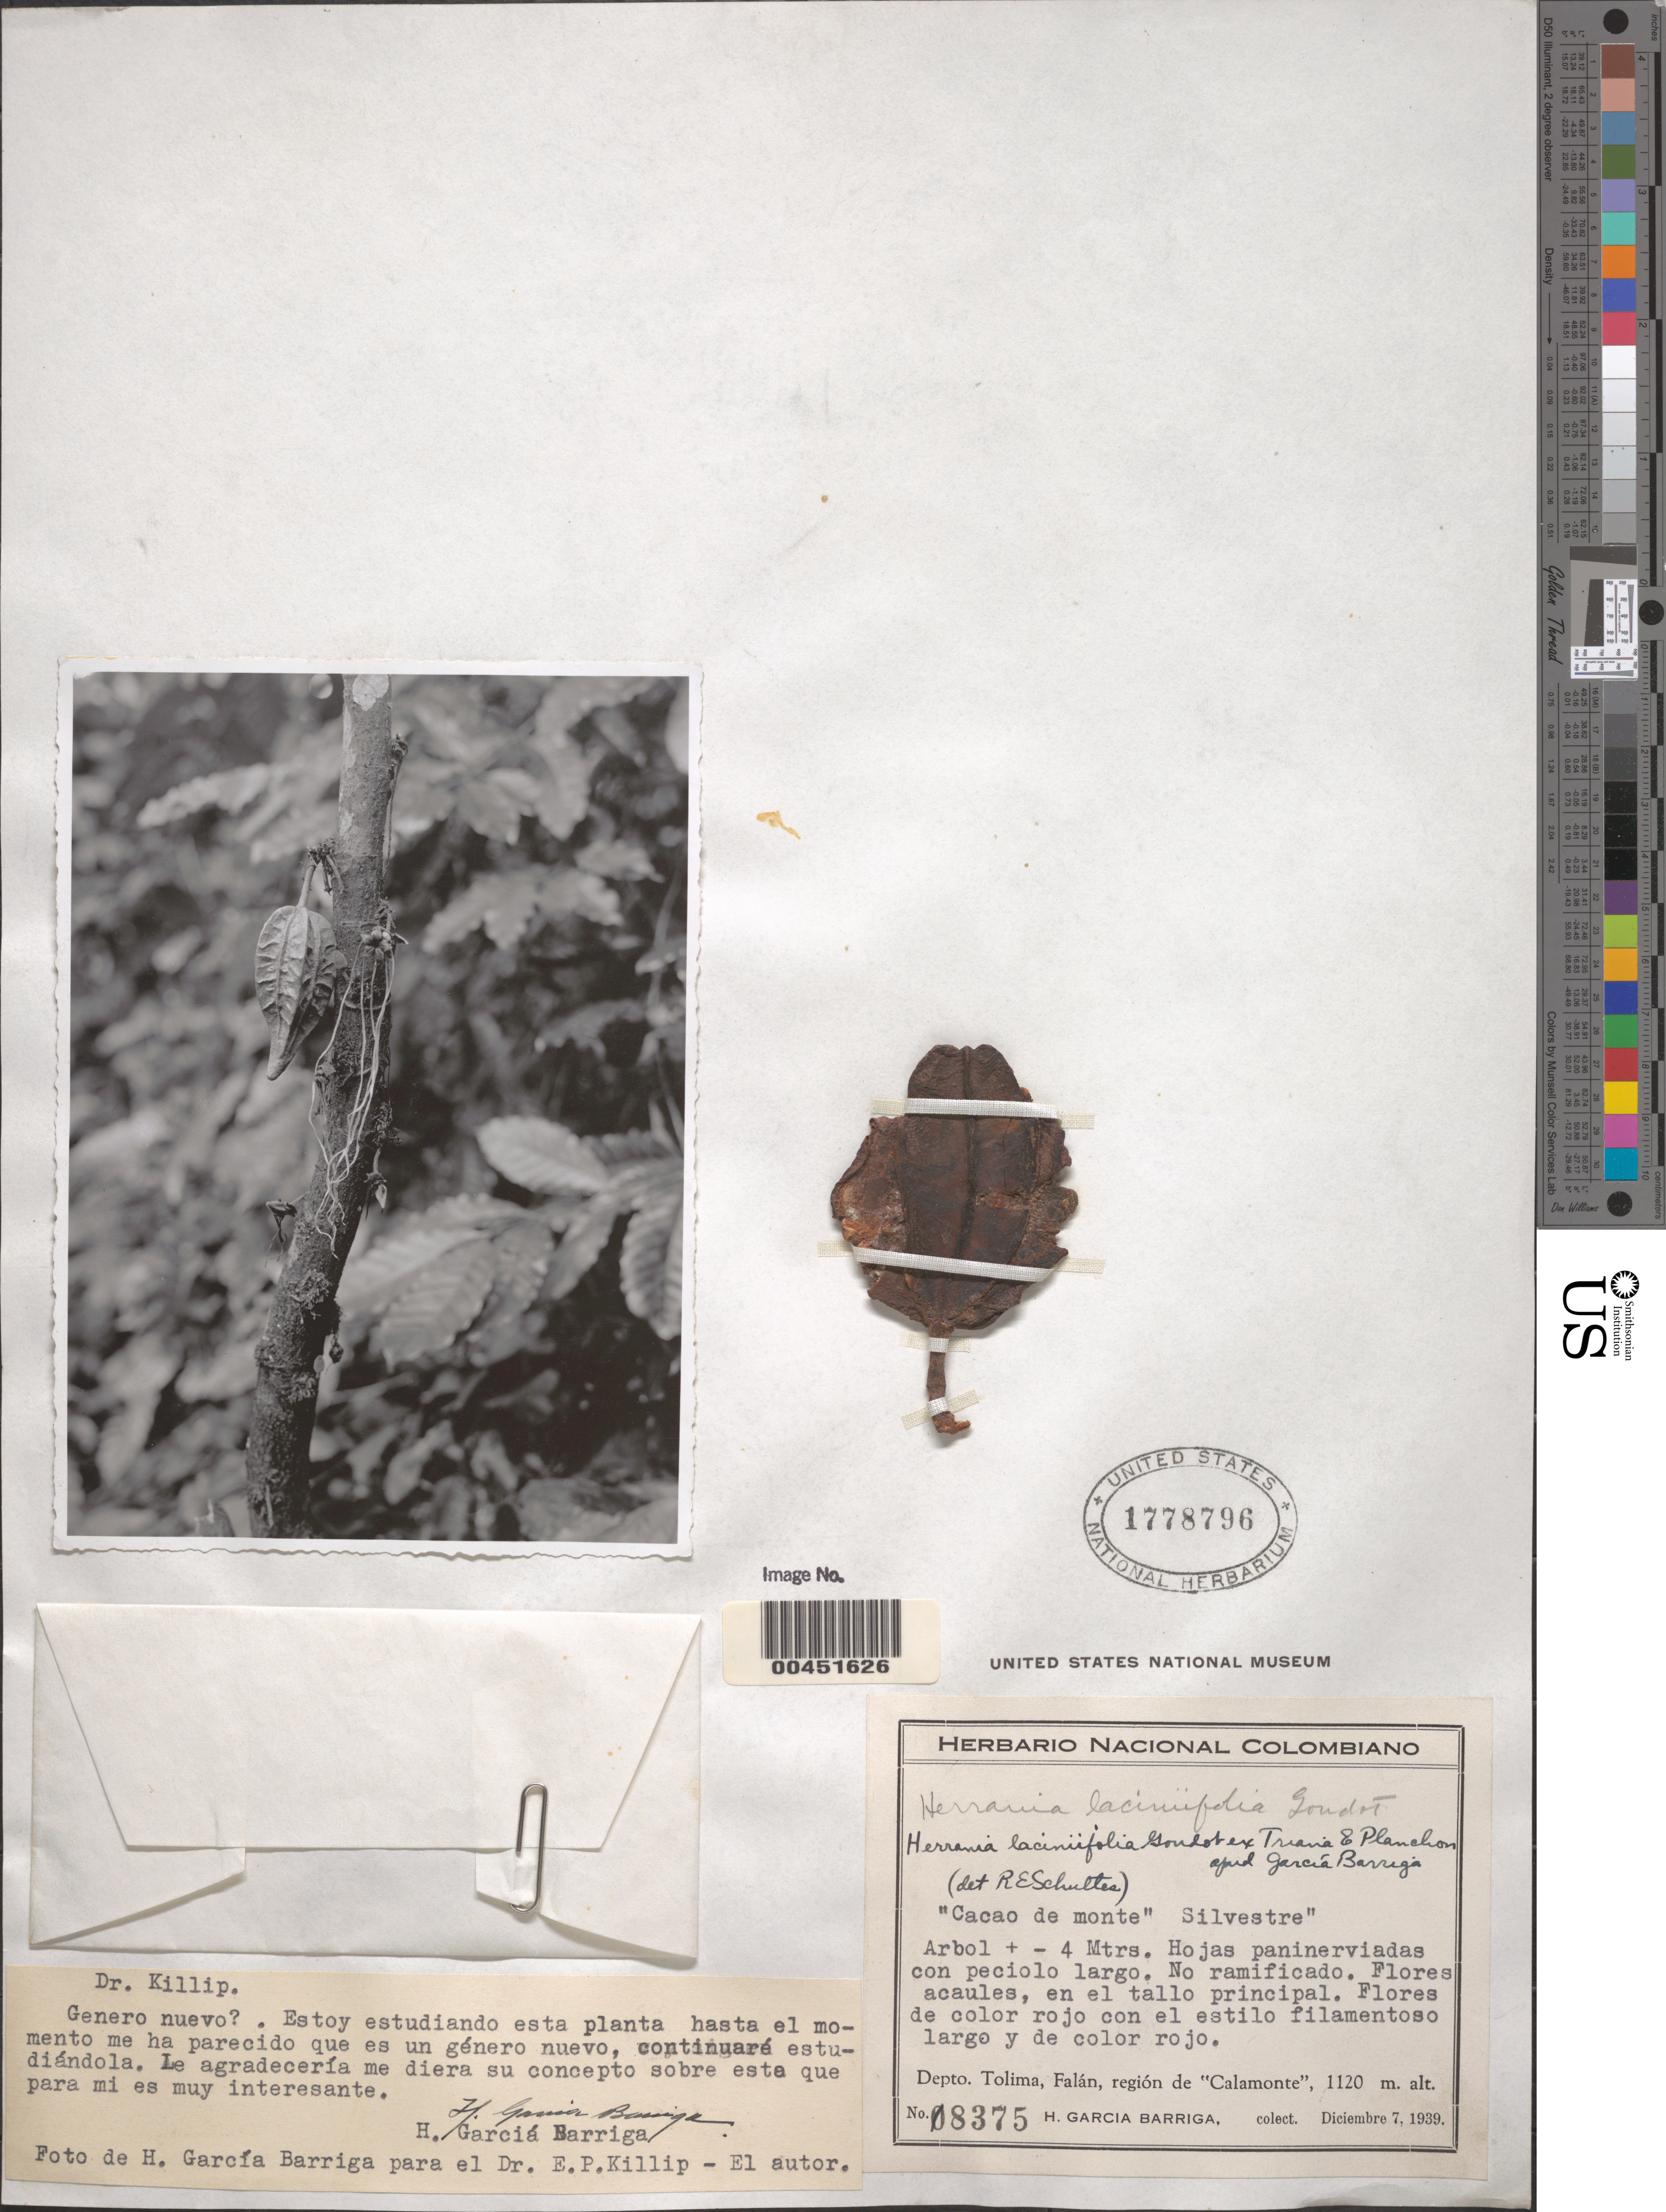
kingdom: Plantae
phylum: Tracheophyta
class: Magnoliopsida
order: Malvales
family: Malvaceae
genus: Theobroma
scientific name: Theobroma laciniifolium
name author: (Goudot ex Triana & Planch.) De Wild.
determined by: Dorr, L. J., (BOT), Smithsonian Institution - National Museum of Natural History (UNITED STATES)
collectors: H. García Barriga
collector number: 8375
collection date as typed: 07 Dec 1939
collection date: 1939-12-07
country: Colombia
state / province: Tolima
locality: Falán, región de "Calamonte"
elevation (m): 1120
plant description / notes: Common name: Cacao de Monte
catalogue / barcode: US 1778796